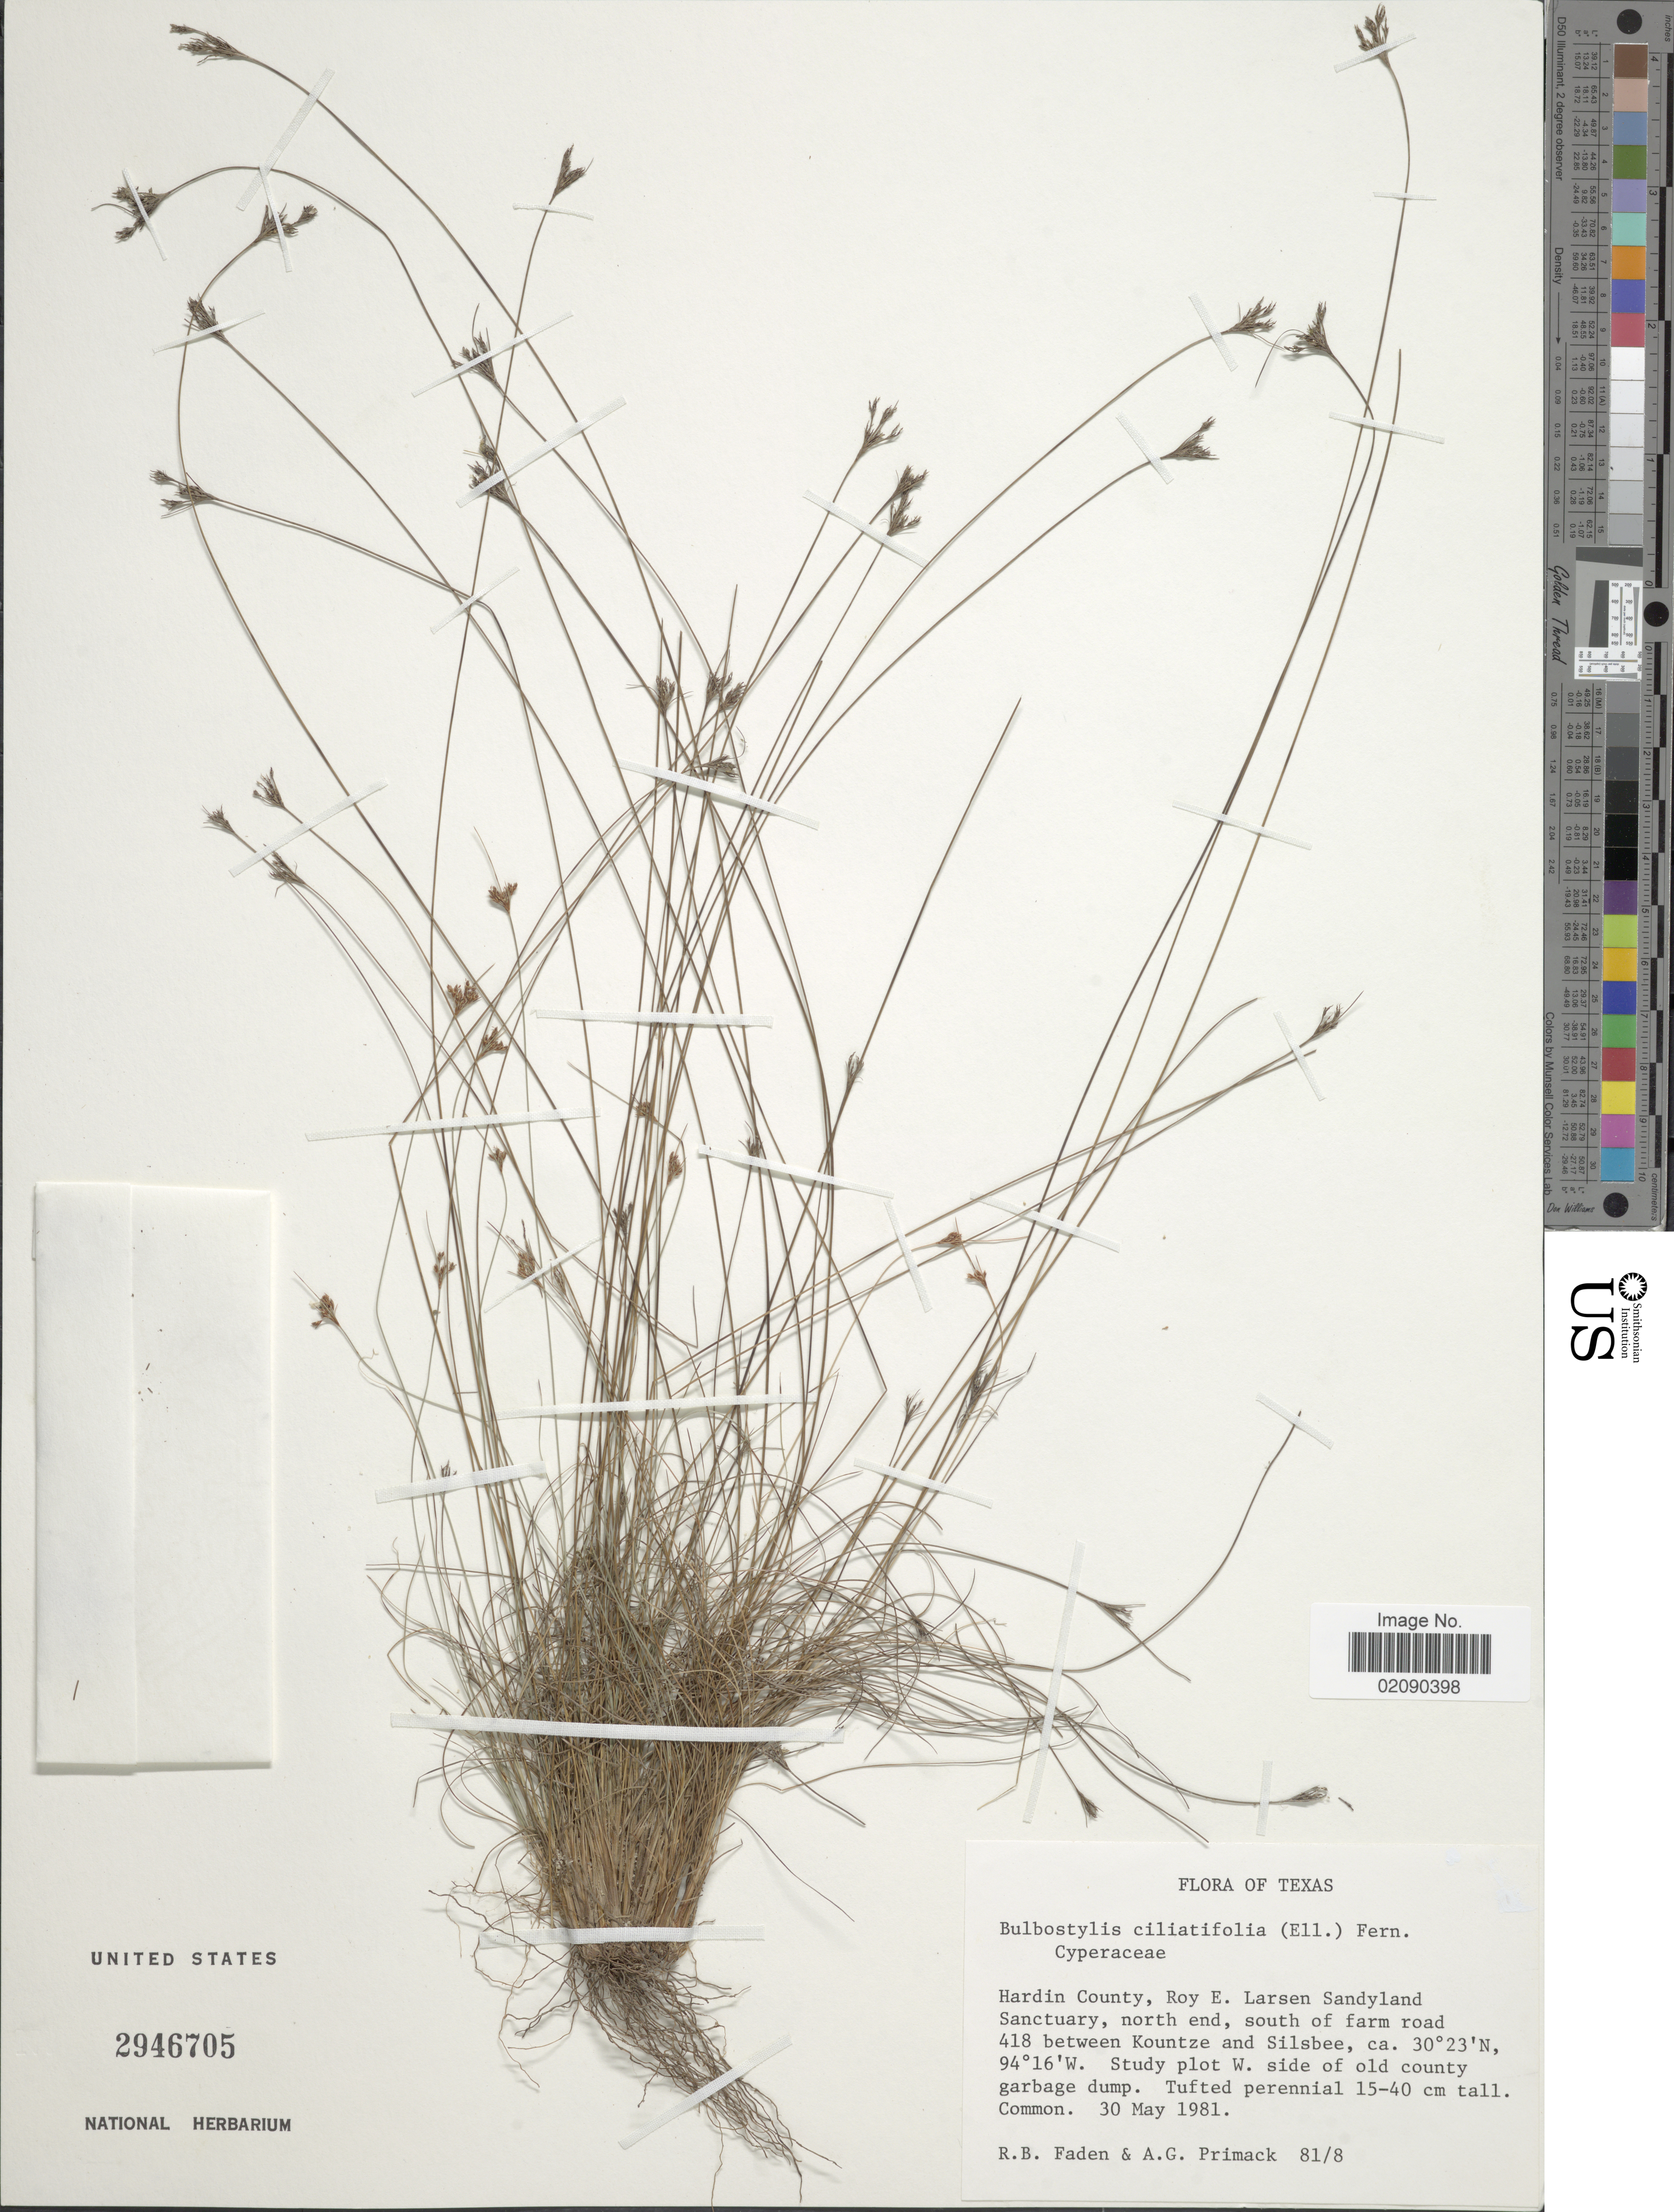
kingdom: Plantae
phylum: Tracheophyta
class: Liliopsida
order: Poales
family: Cyperaceae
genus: Bulbostylis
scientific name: Bulbostylis ciliatifolia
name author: (Elliott) Fernald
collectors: R. B. Faden & A. Primack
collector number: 81/8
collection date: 1981-05-30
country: United States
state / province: Texas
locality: Hardin County, Roy E. larsen Sandyland Sanctuary, north end, south of farm road 418 between Kountze and Silsbee Study plot W side of old county garbage dump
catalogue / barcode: US 2946705